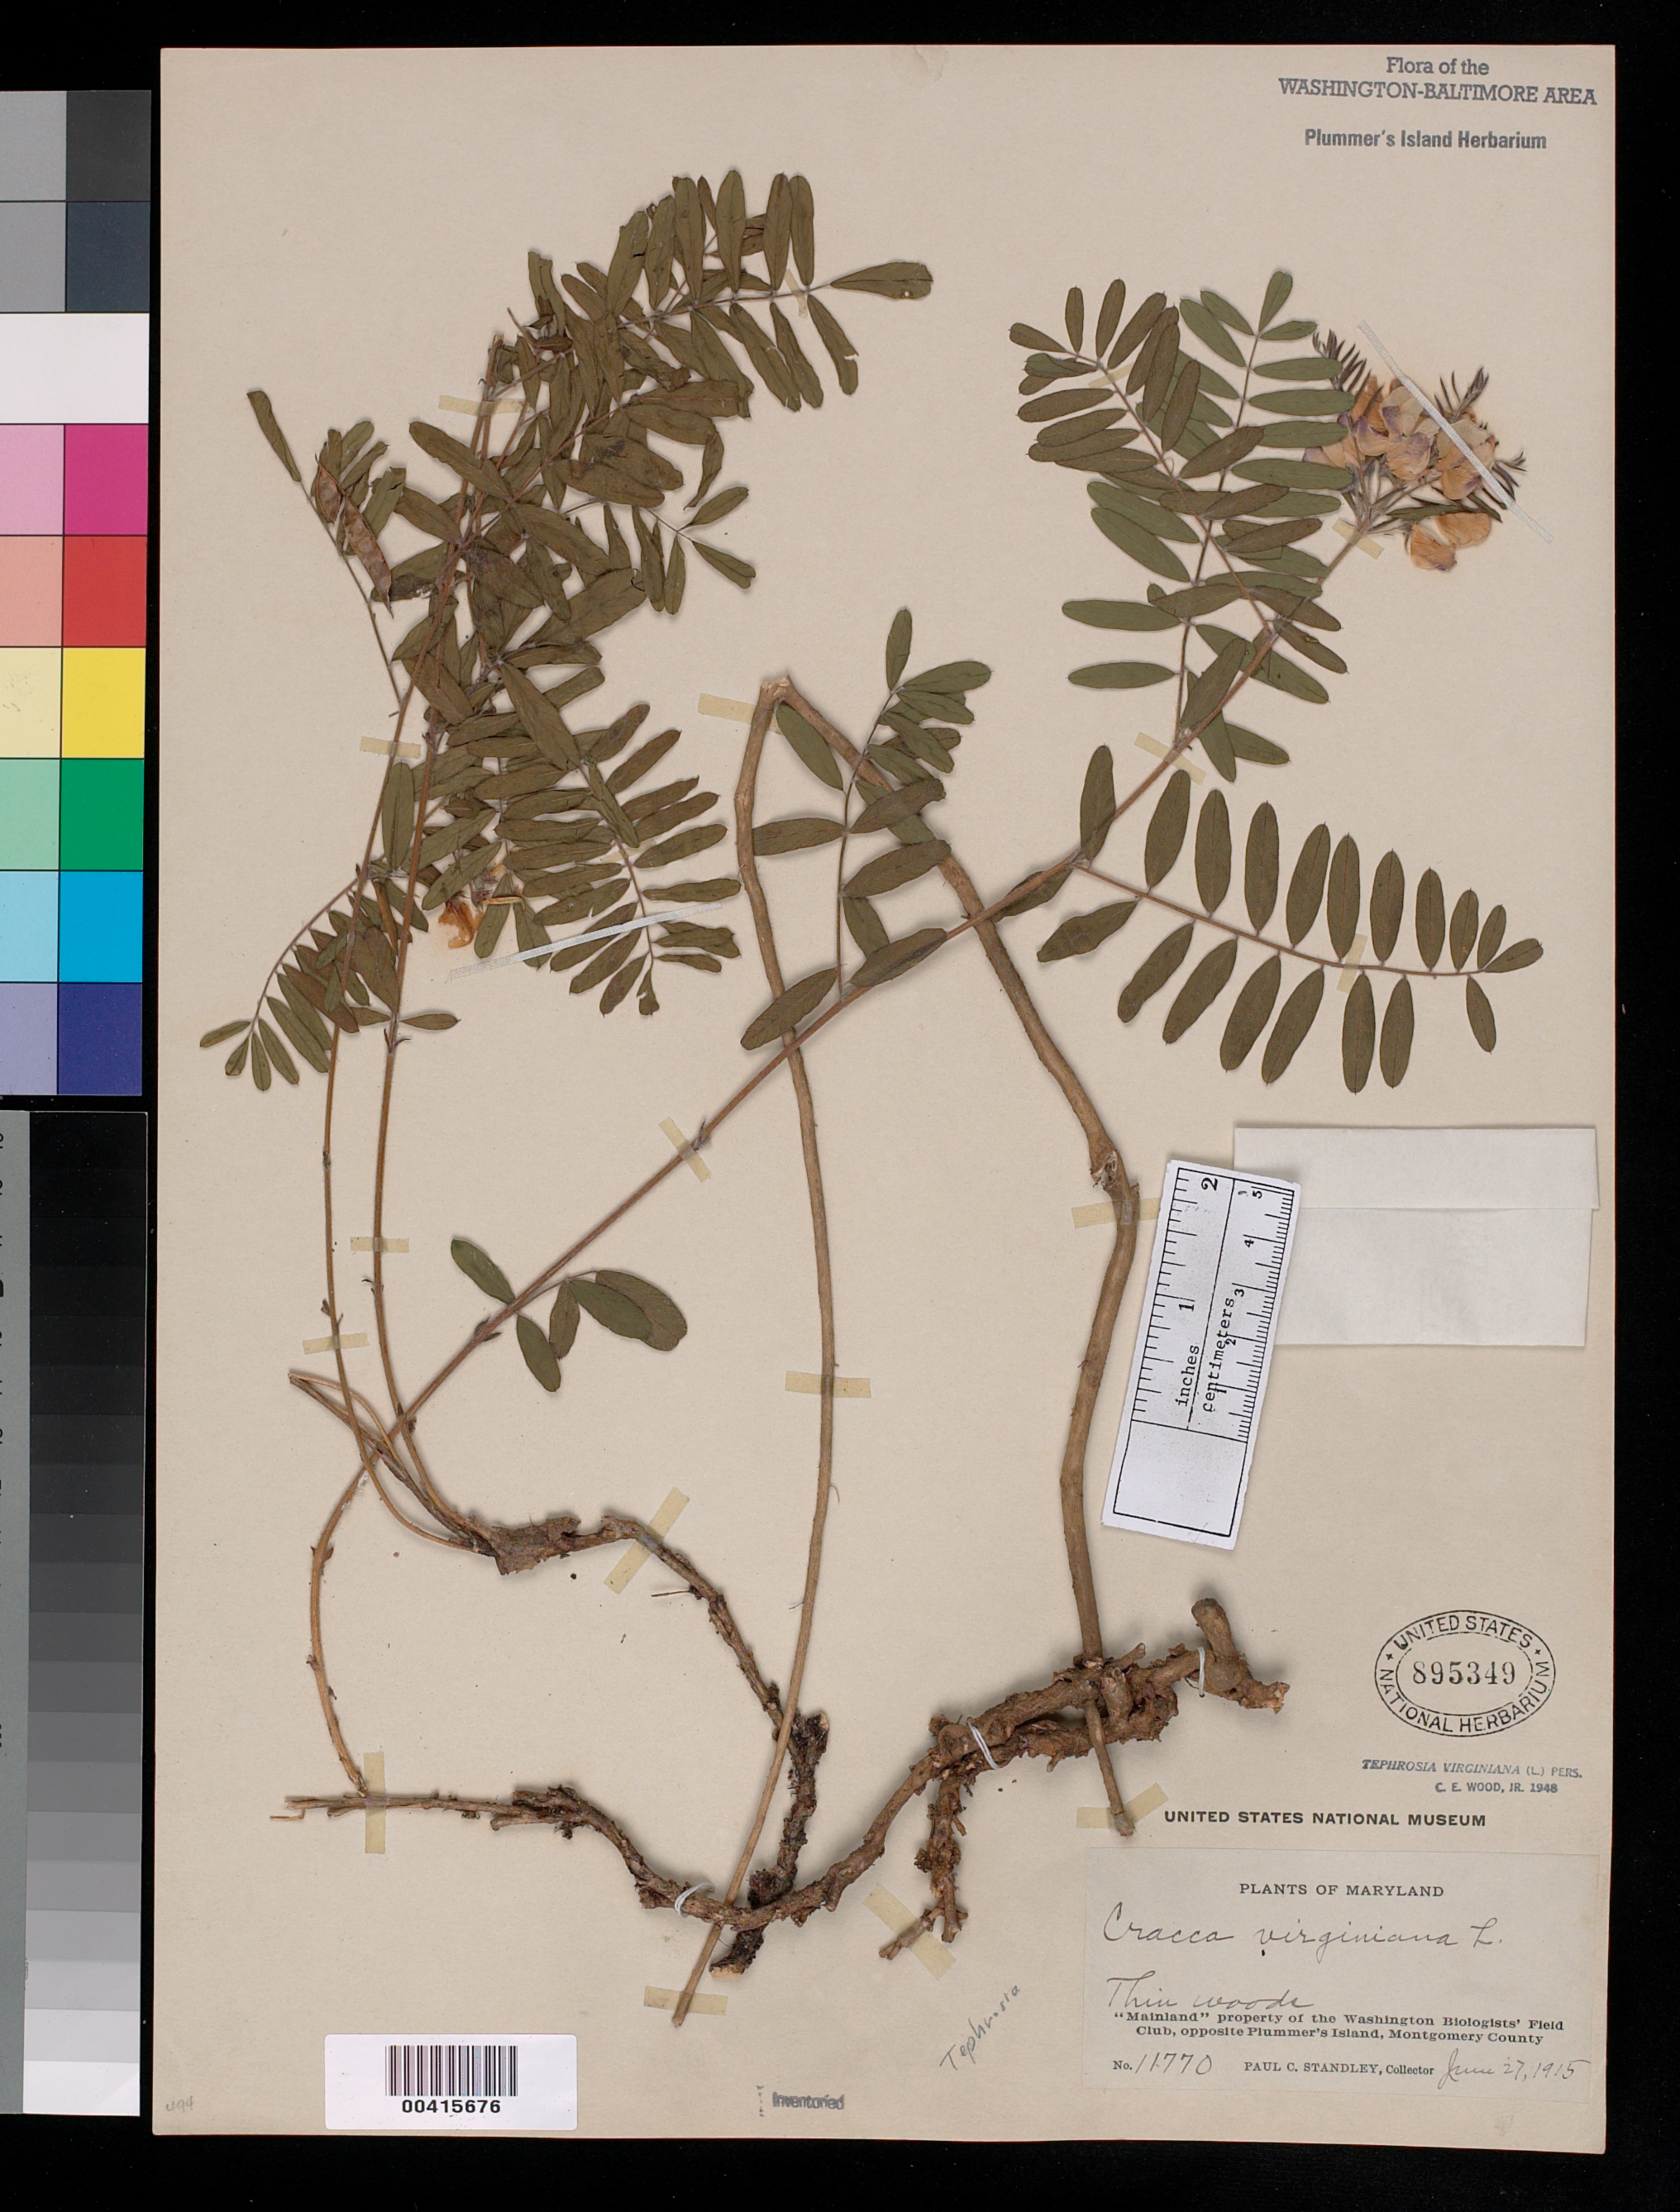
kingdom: Plantae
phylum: Tracheophyta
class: Magnoliopsida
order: Fabales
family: Fabaceae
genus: Tephrosia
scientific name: Tephrosia virginiana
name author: (L.) Pers.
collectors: P. C. Standley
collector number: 11770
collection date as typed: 27 Jun 1915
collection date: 1915-06-27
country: United States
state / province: Maryland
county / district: Montgomery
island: Plummers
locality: Plummer's Island C. & O. Canal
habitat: Thin woods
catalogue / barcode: US 895349